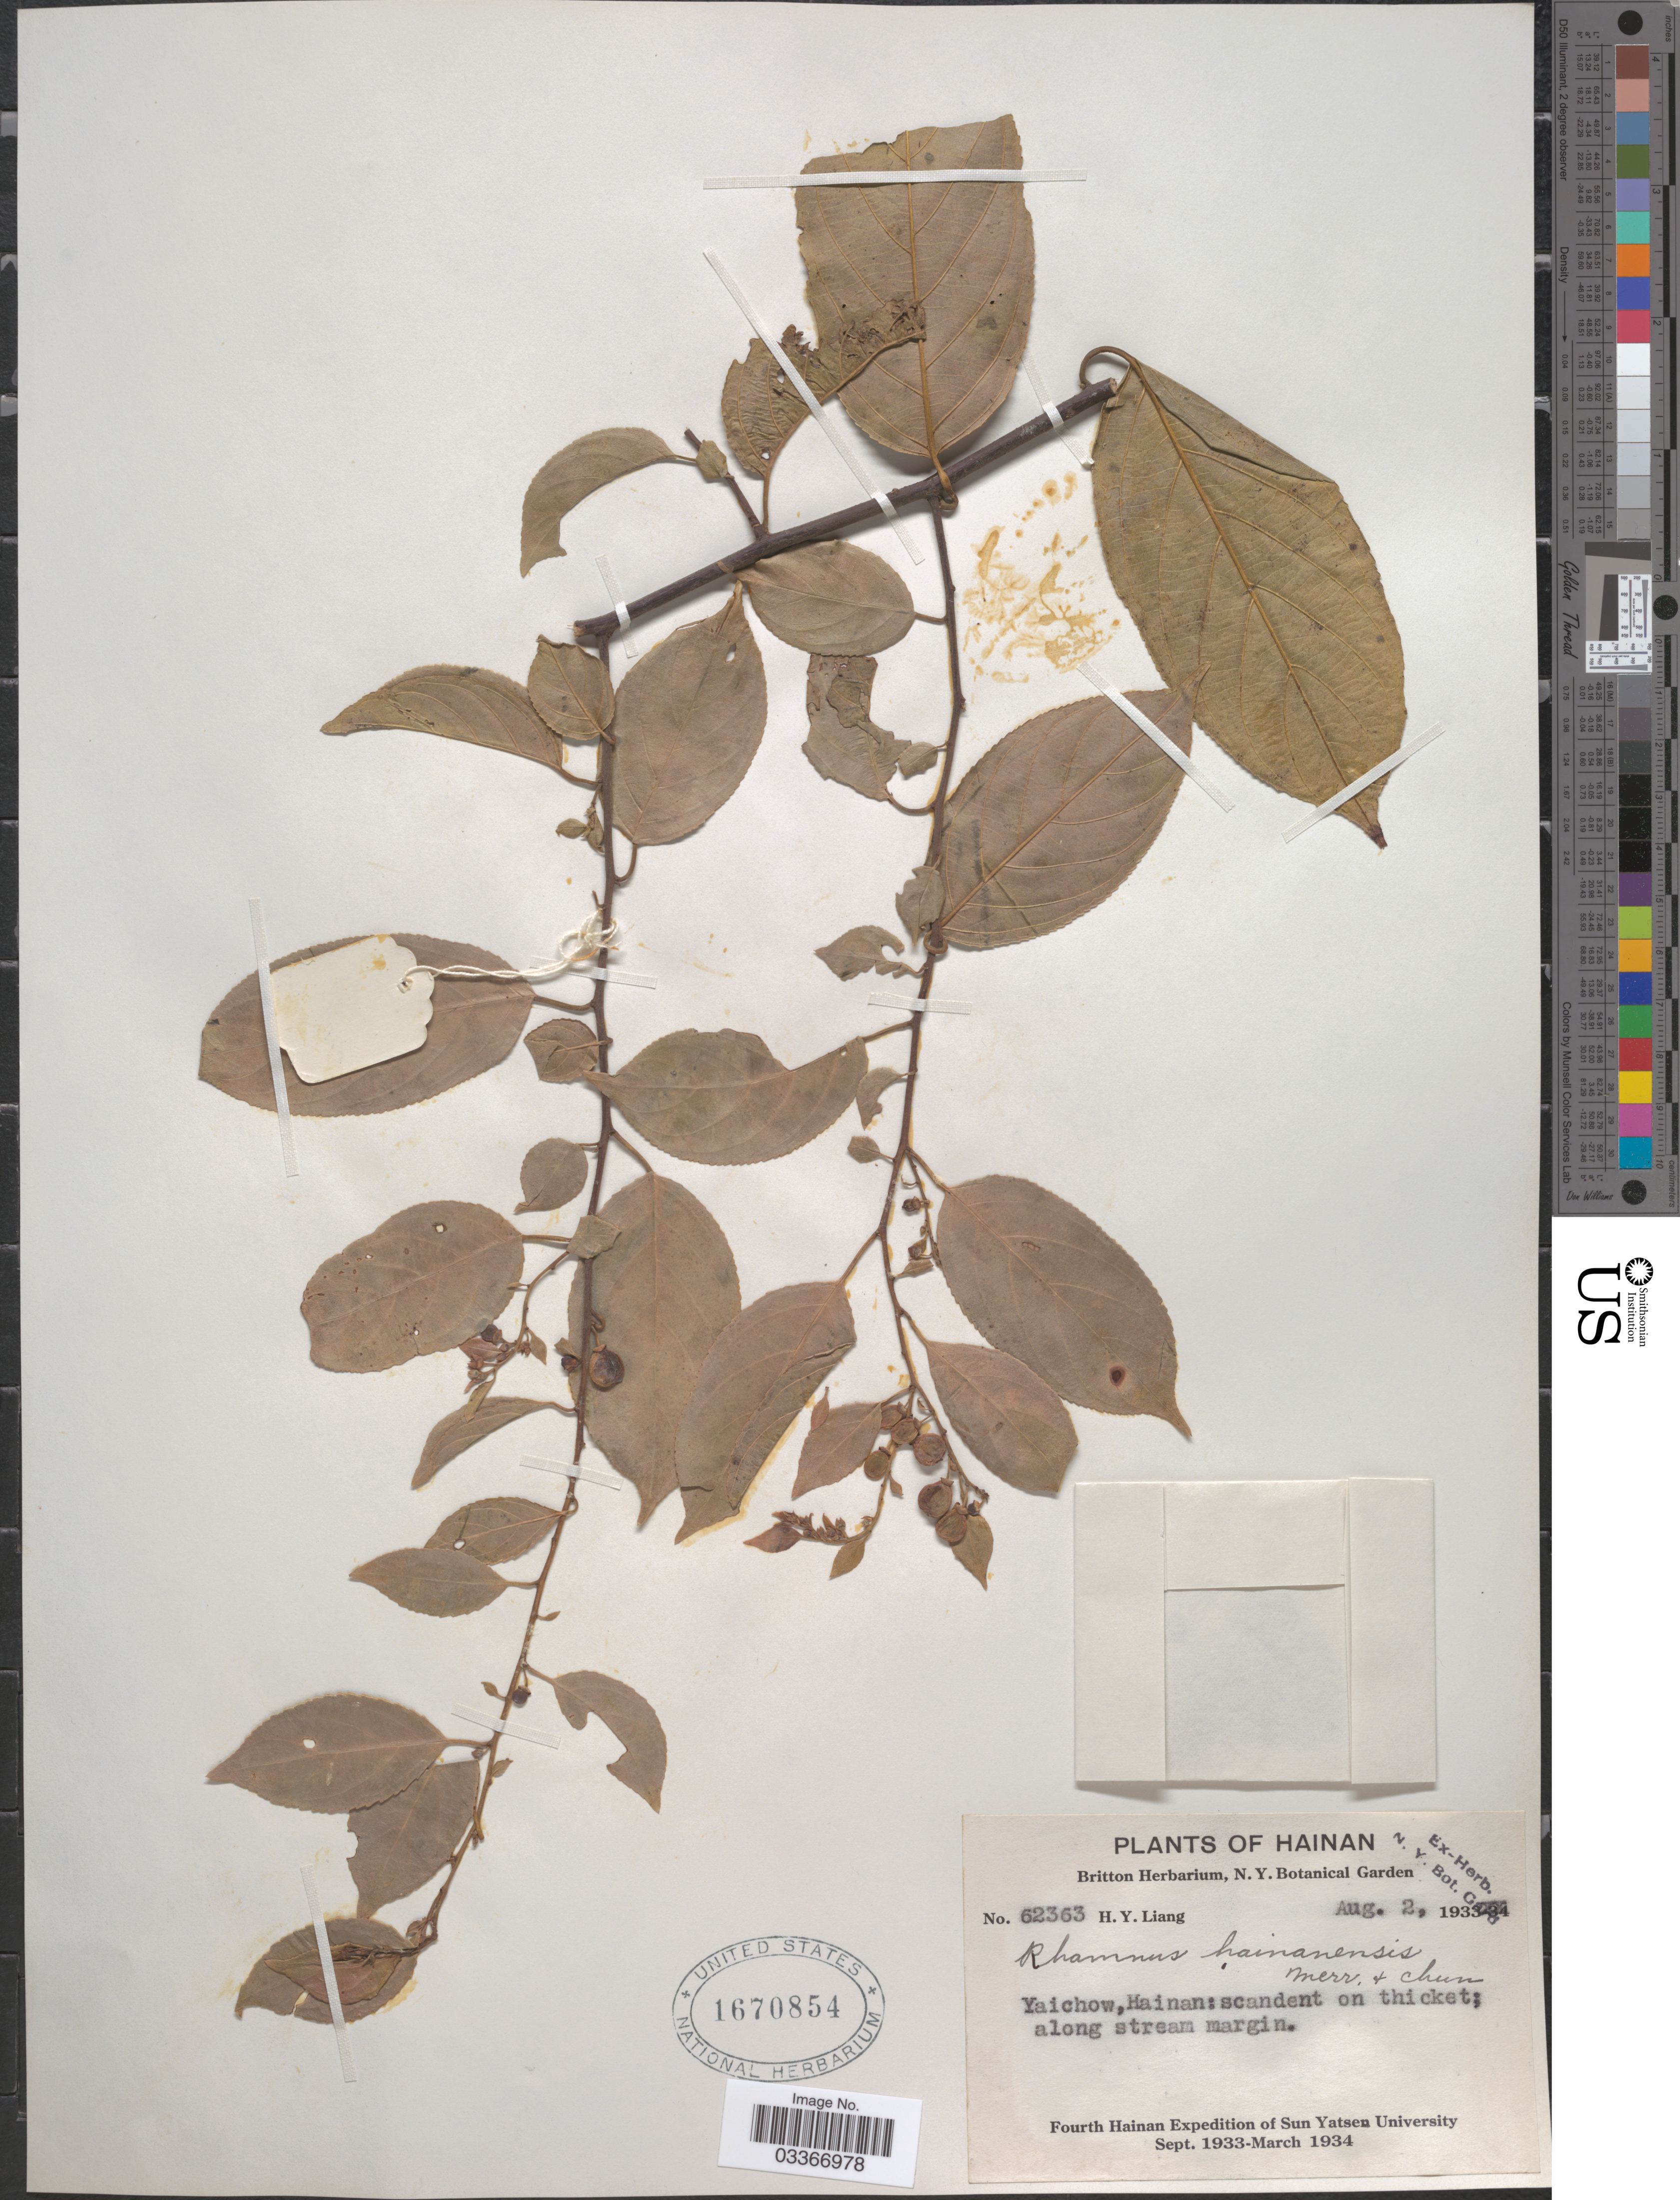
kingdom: Plantae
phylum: Tracheophyta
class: Magnoliopsida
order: Rosales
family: Rhamnaceae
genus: Rhamnus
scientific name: Rhamnus hainanensis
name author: Merr. & Chun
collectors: H. Y. Liang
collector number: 62363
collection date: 1933-08-02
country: China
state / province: Hainan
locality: Yaichow.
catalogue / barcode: US 1670854